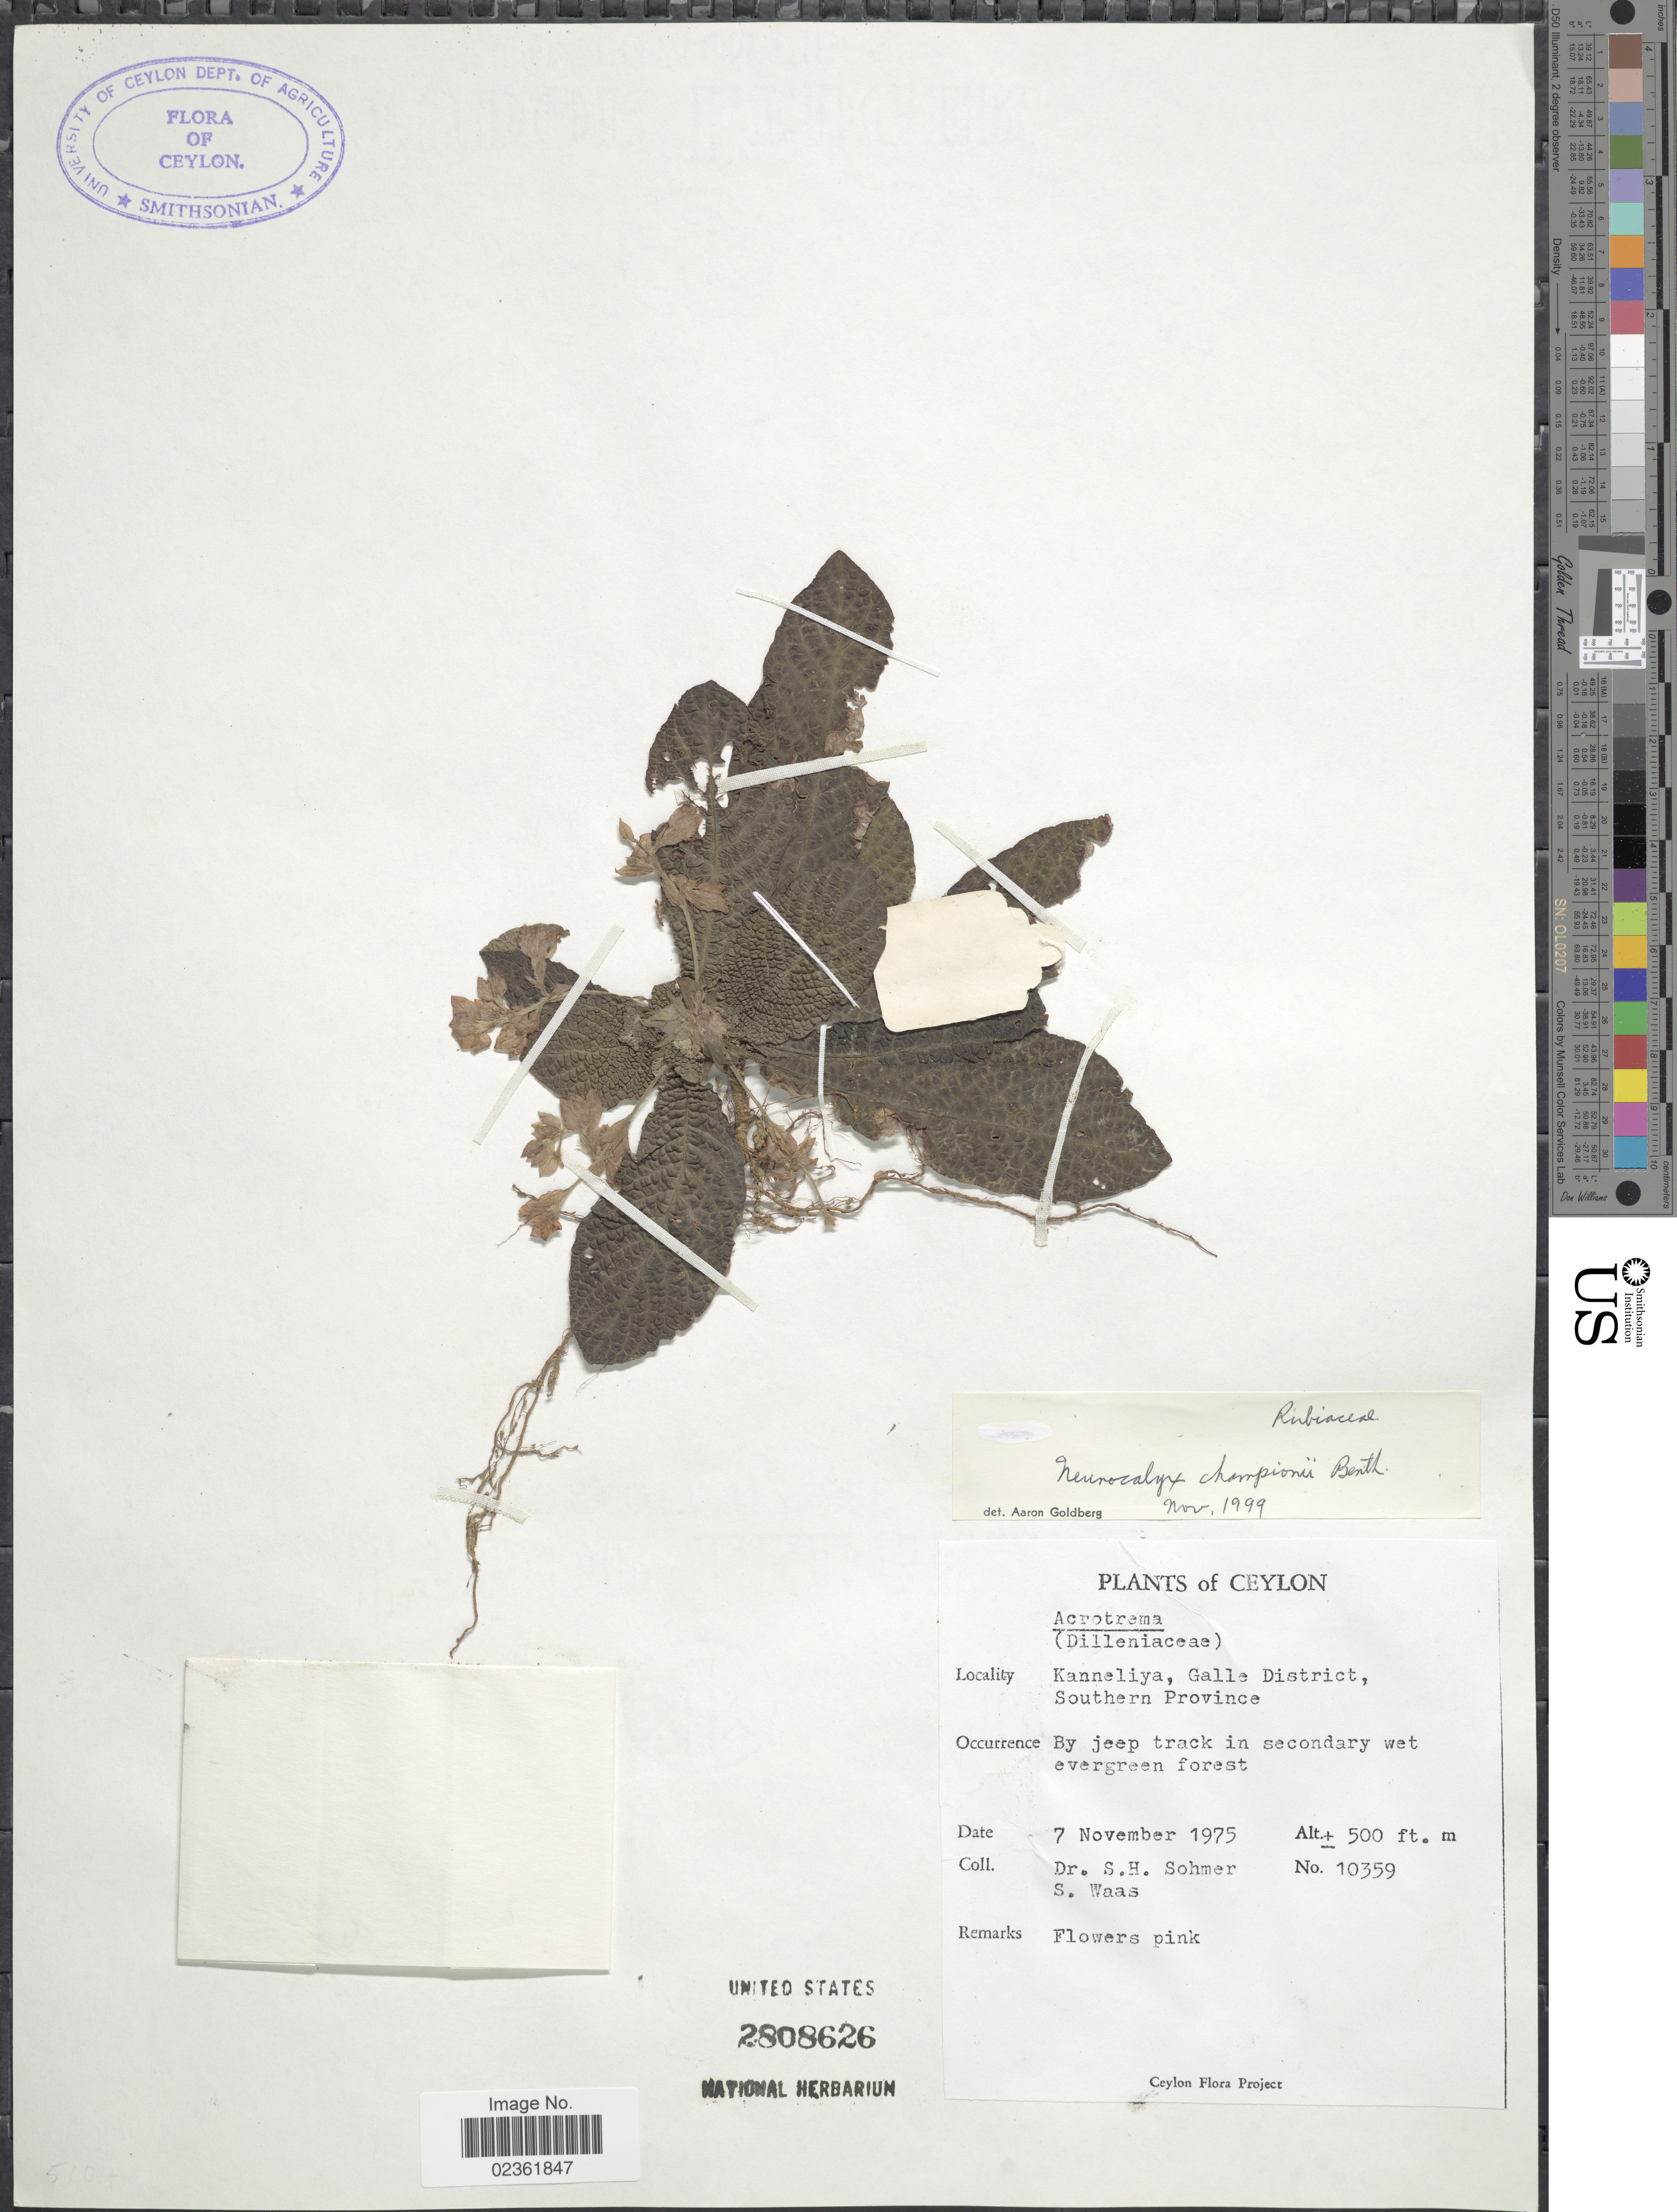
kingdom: Plantae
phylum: Tracheophyta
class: Magnoliopsida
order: Gentianales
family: Rubiaceae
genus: Neurocalyx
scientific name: Neurocalyx championii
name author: Benth. ex Thwaites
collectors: S. H. Sohmer & S. Waas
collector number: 10359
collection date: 1975-11-07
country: Sri Lanka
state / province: Southern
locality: Ceylon, Kanneliya, Galle District, by jeep track in secondary wet evergreen forest.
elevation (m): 152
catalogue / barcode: US 2808626